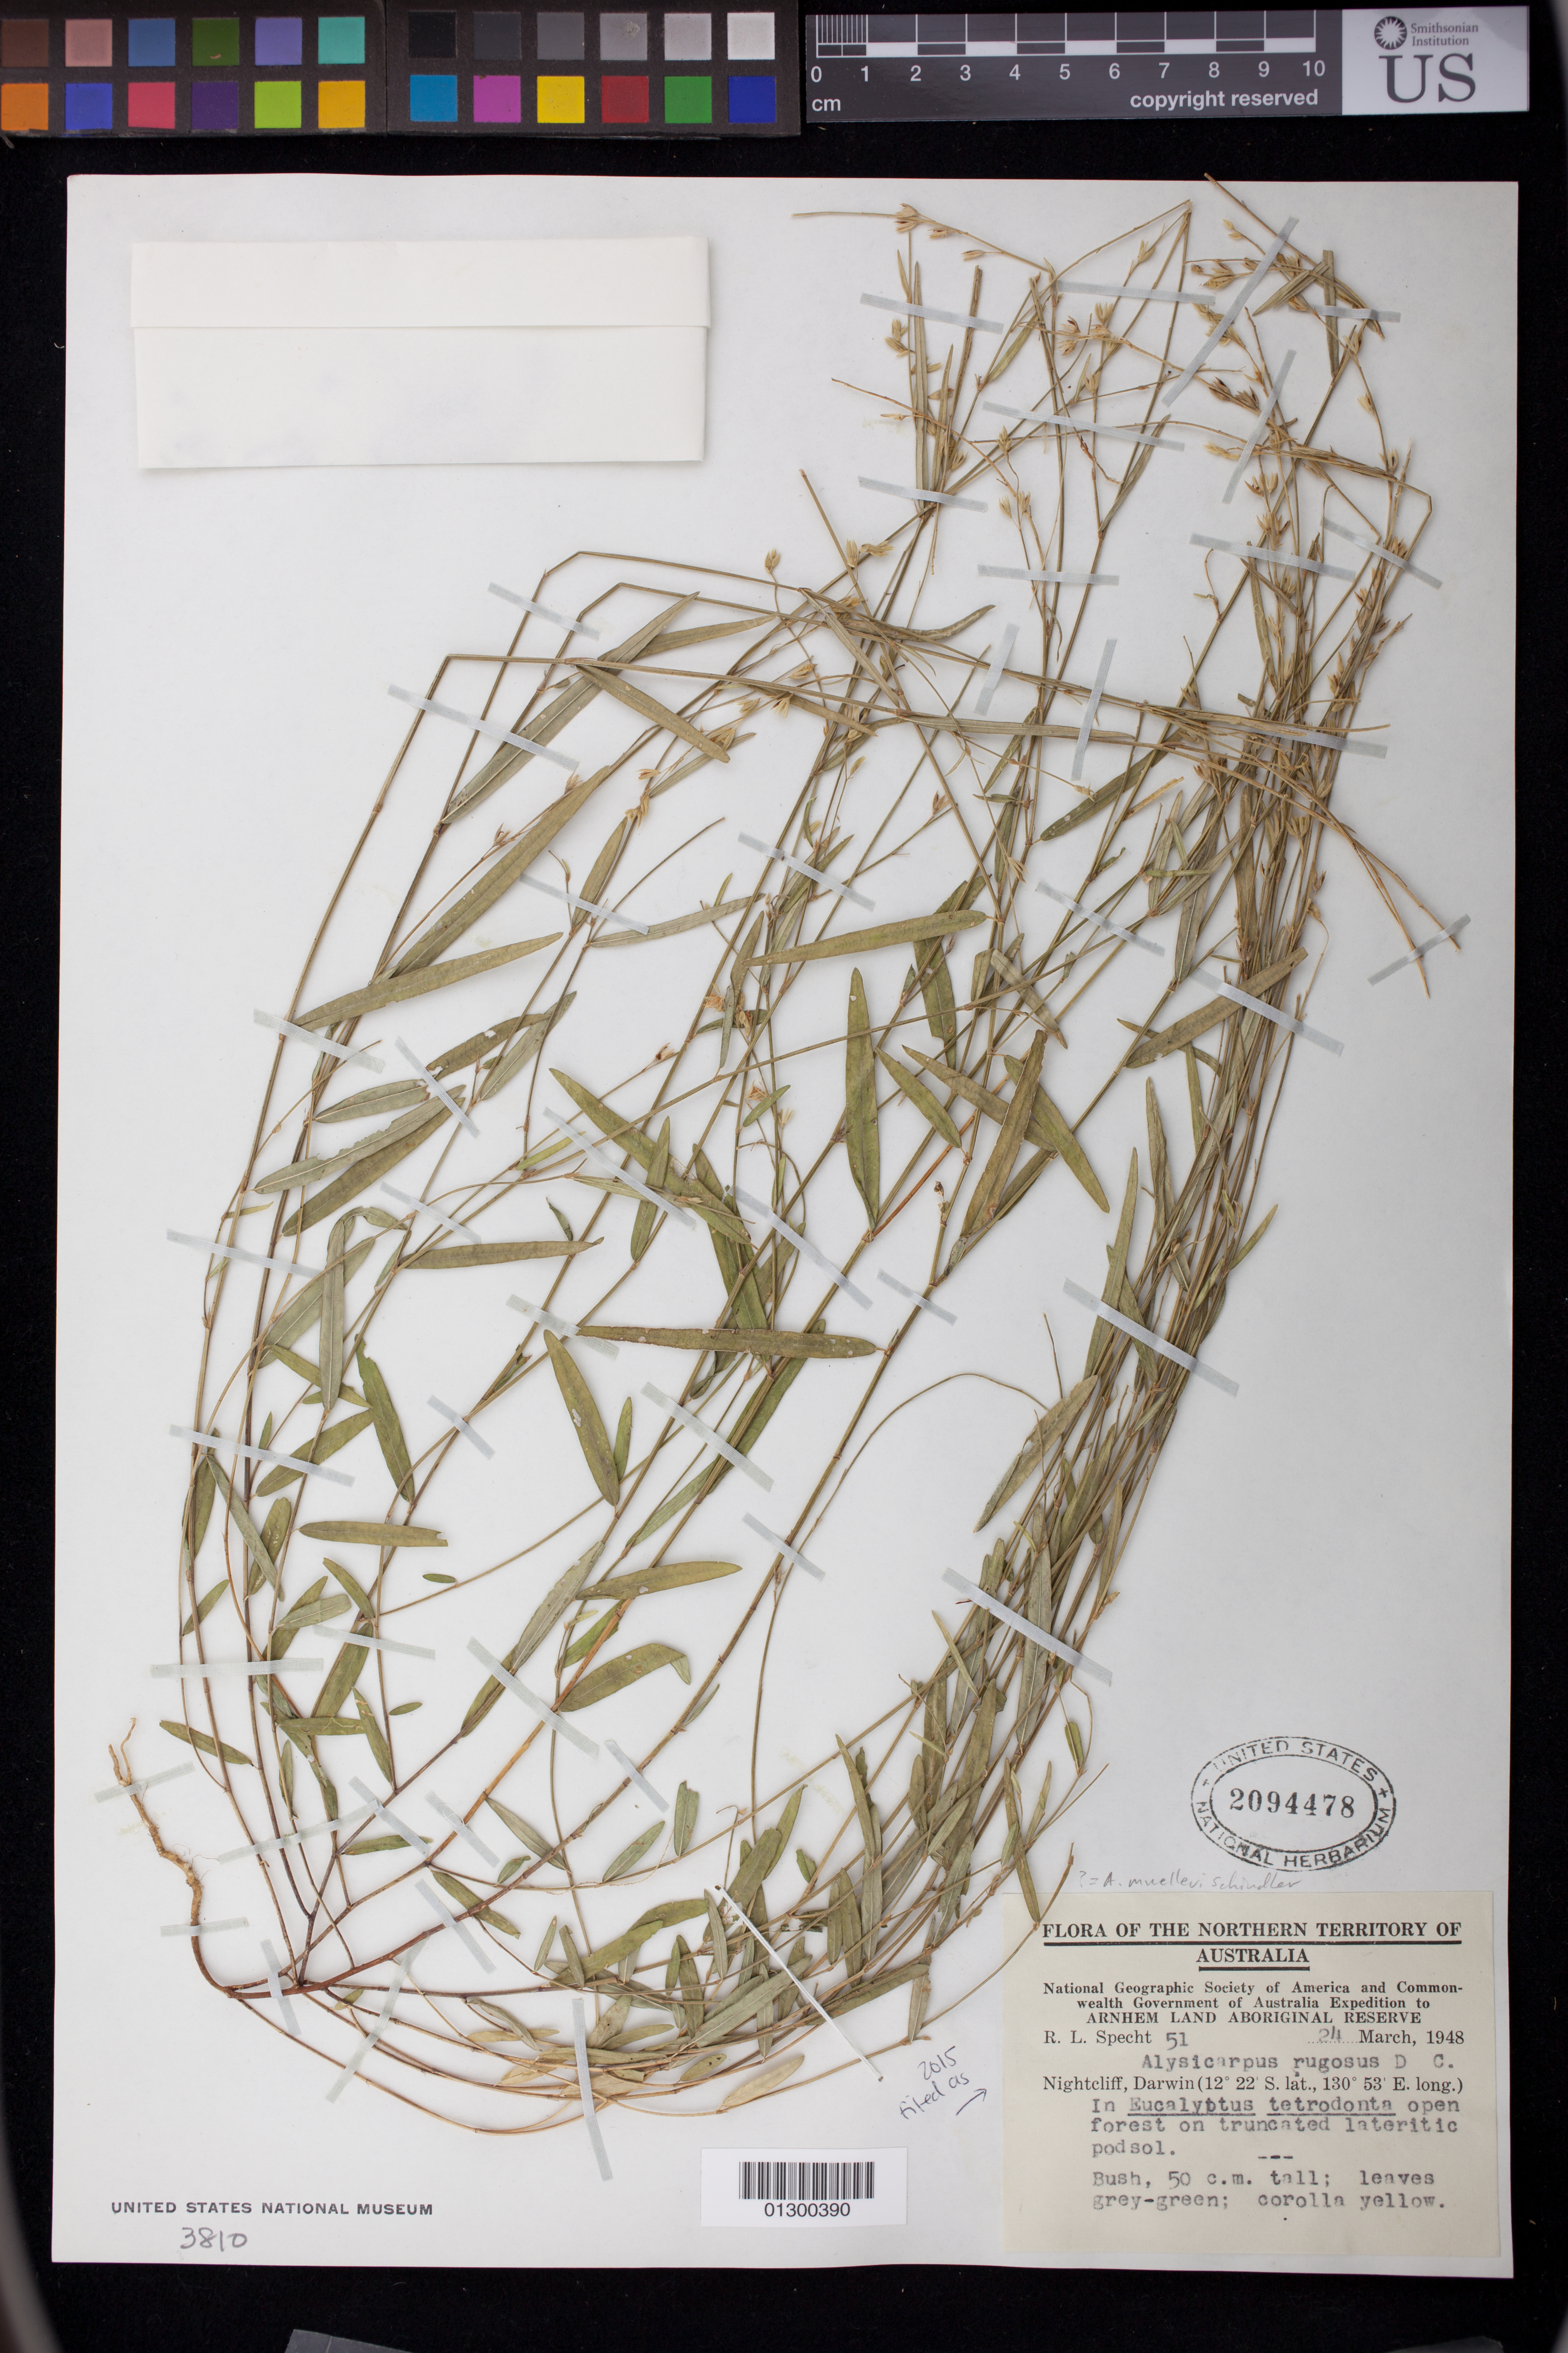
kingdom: Plantae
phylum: Tracheophyta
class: Magnoliopsida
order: Fabales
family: Fabaceae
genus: Alysicarpus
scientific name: Alysicarpus muelleri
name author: Schindl.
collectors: R. L. Specht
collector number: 51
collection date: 1948-03-24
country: Australia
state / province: Northern Territory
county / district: Darwin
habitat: In Eucalyptus tetrodonta open forest on truncated lateritic podsol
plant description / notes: Bush 50 cm. tall; leaves grey-green; corolla yellow.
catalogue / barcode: US 2094478